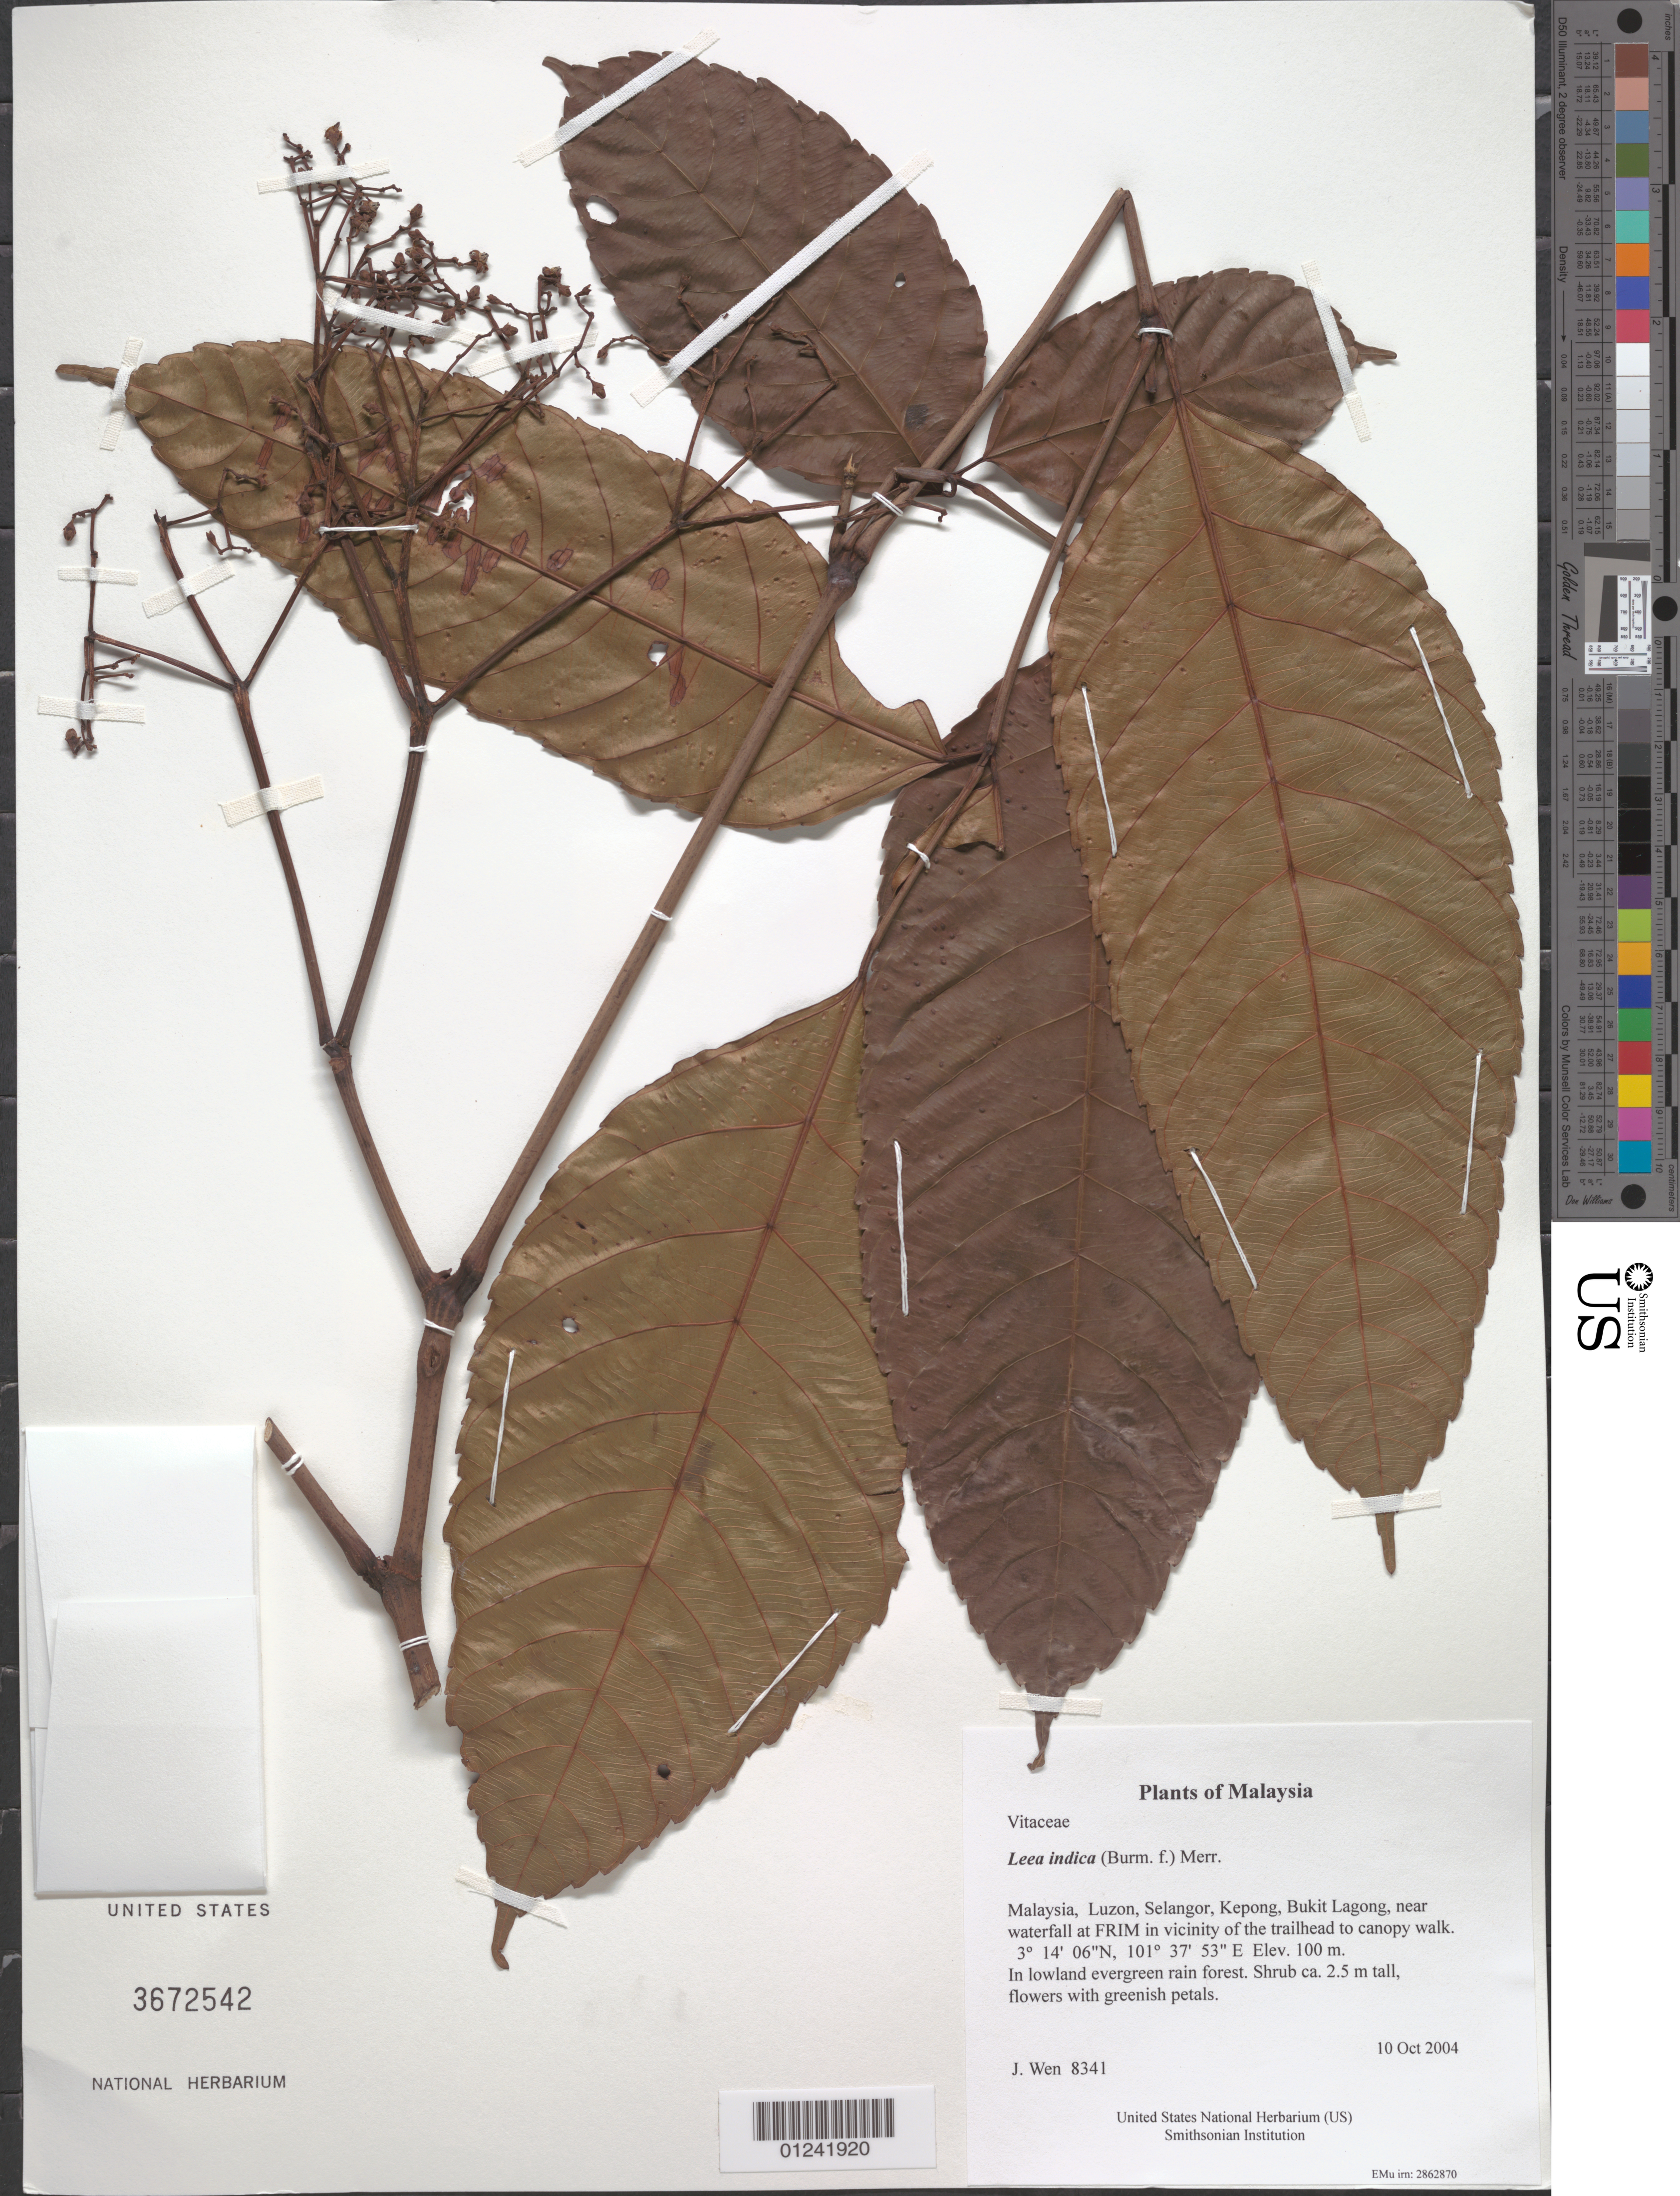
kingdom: Plantae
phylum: Tracheophyta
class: Magnoliopsida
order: Vitales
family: Vitaceae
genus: Leea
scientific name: Leea indica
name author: (Burm. f.) Merr.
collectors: J. Wen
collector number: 8341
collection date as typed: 10 Oct 2004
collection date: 2004-10-10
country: Malaysia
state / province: Selangor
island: Luzon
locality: Kepong, Bukit Lagong, near waterfall at FRIM in vicinity of the trailhead to canopy walk.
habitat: In lowland evergreen rain forest.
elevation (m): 100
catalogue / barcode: US 3672542